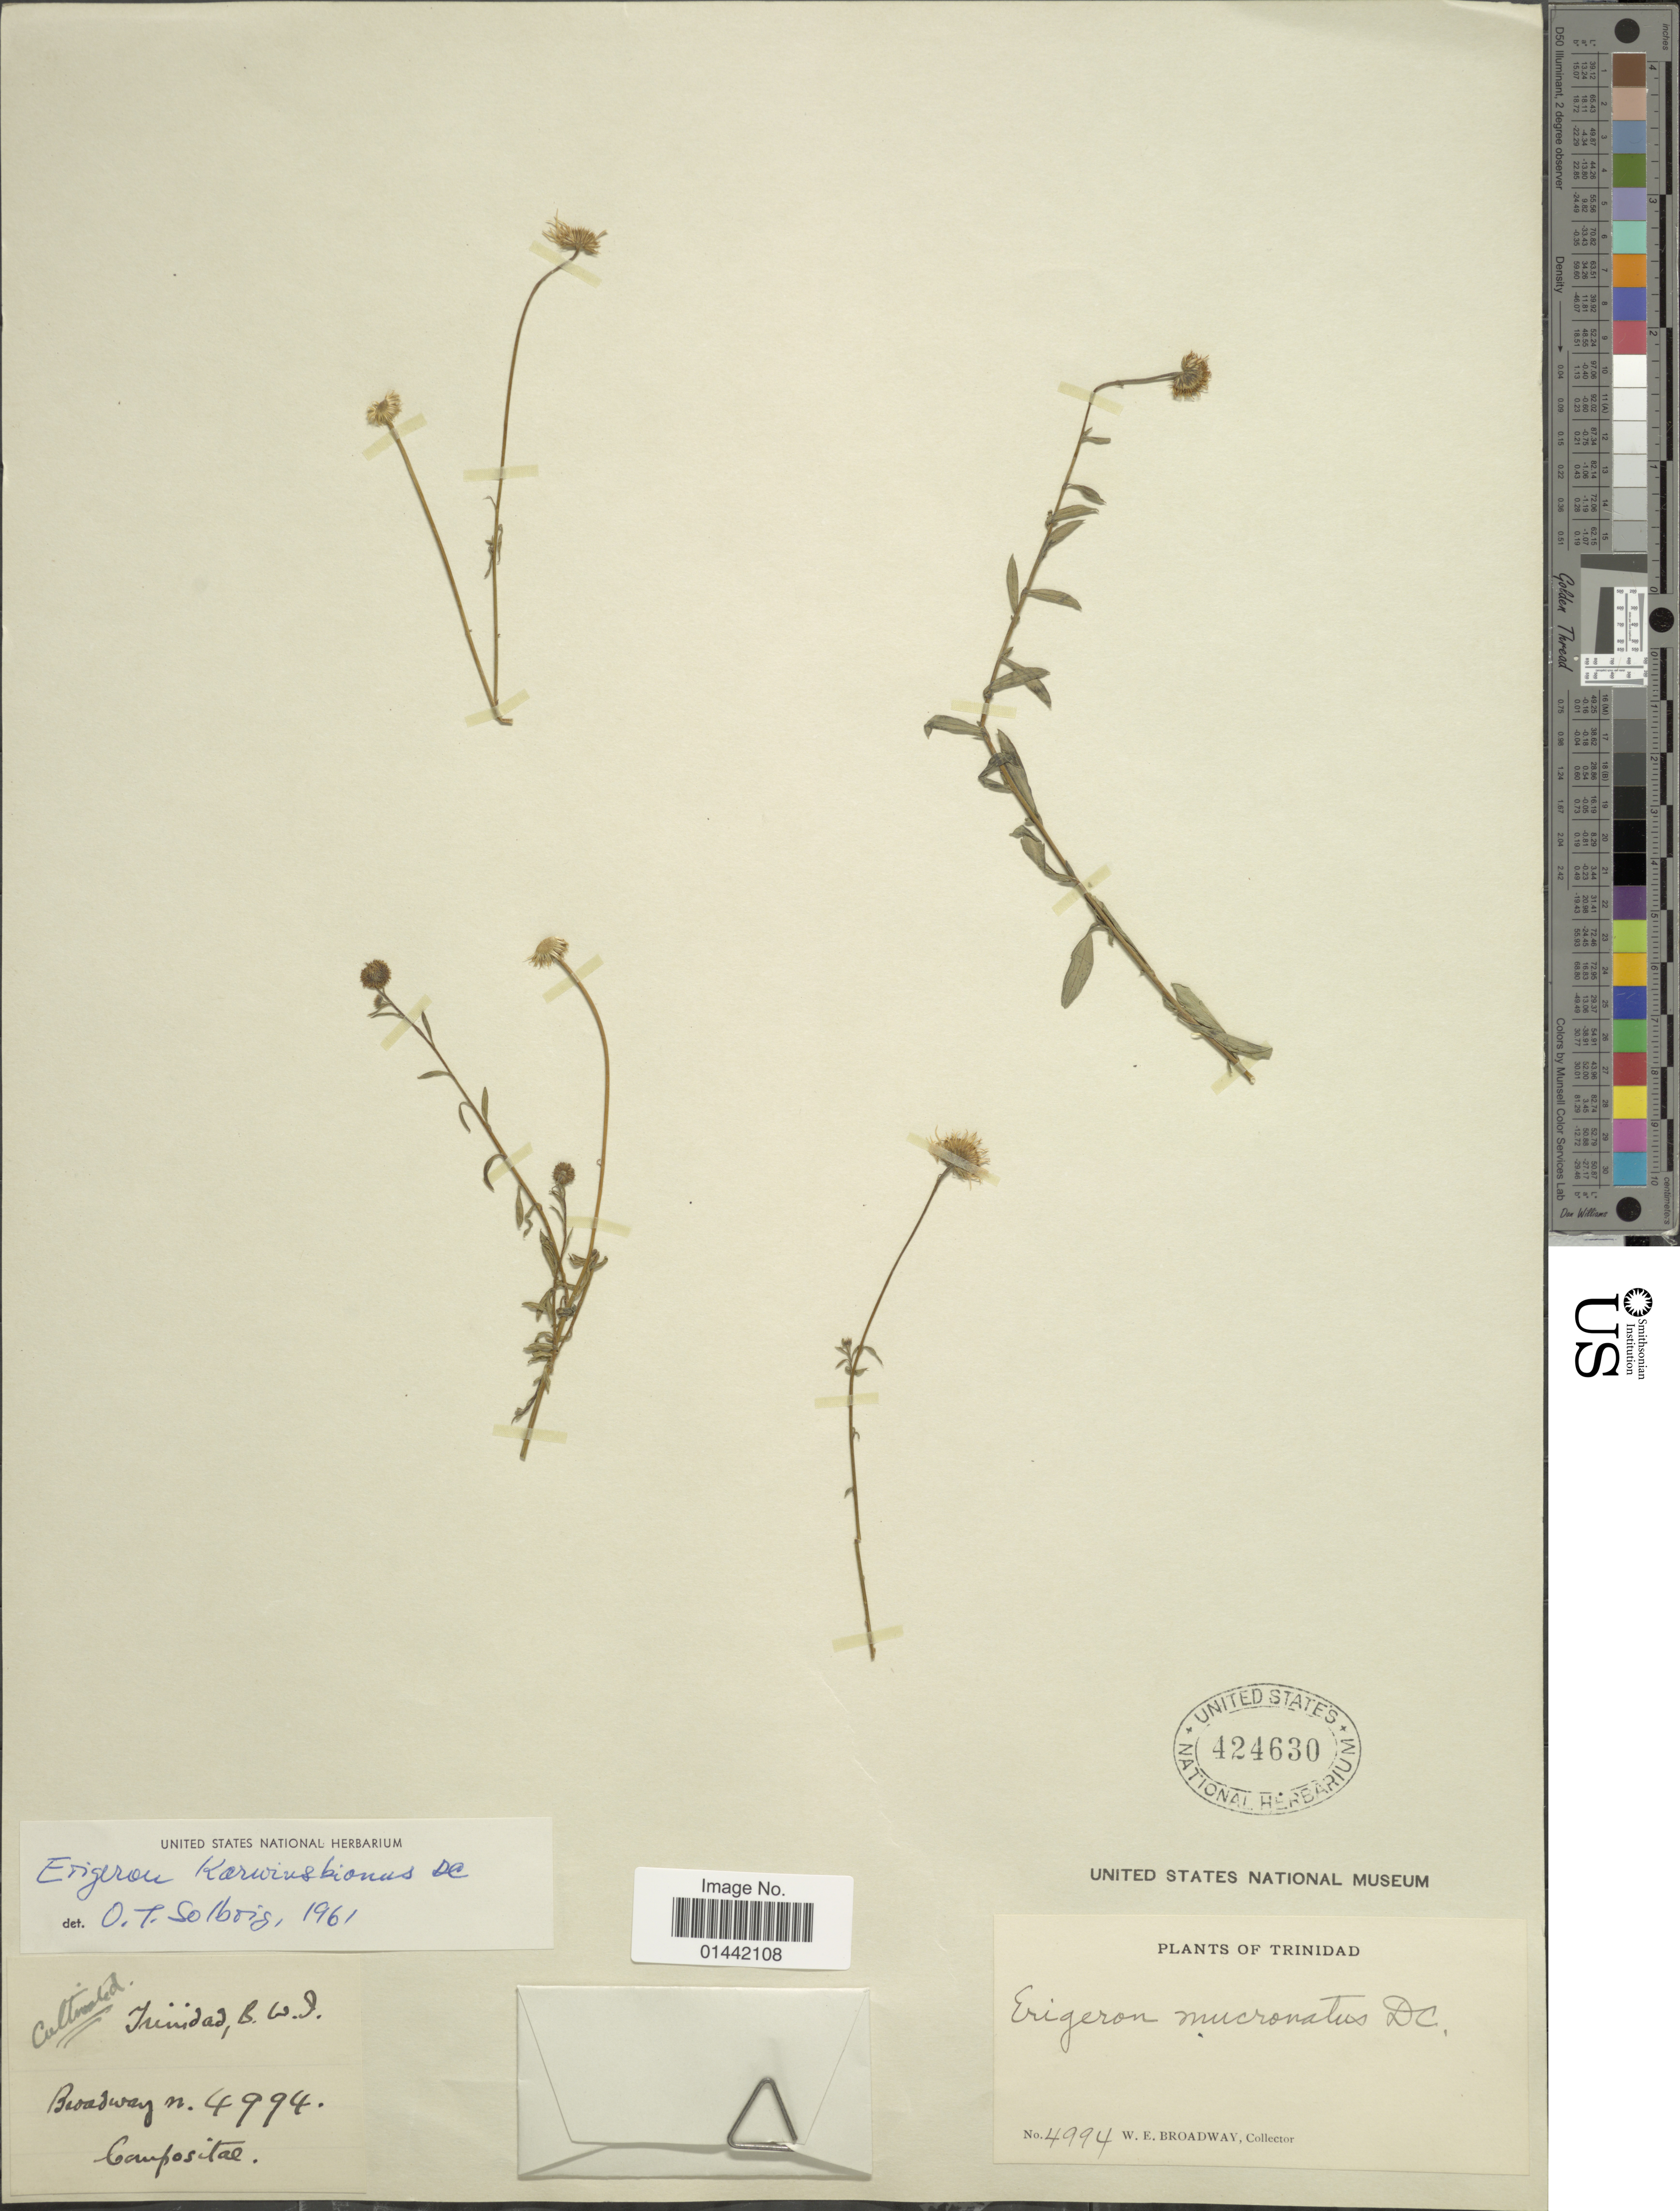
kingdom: Plantae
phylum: Tracheophyta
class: Magnoliopsida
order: Asterales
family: Asteraceae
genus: Erigeron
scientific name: Erigeron karvinskianus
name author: DC.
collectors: W. E. Broadway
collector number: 4994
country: Trinidad and Tobago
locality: British West Indies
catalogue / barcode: US 424630